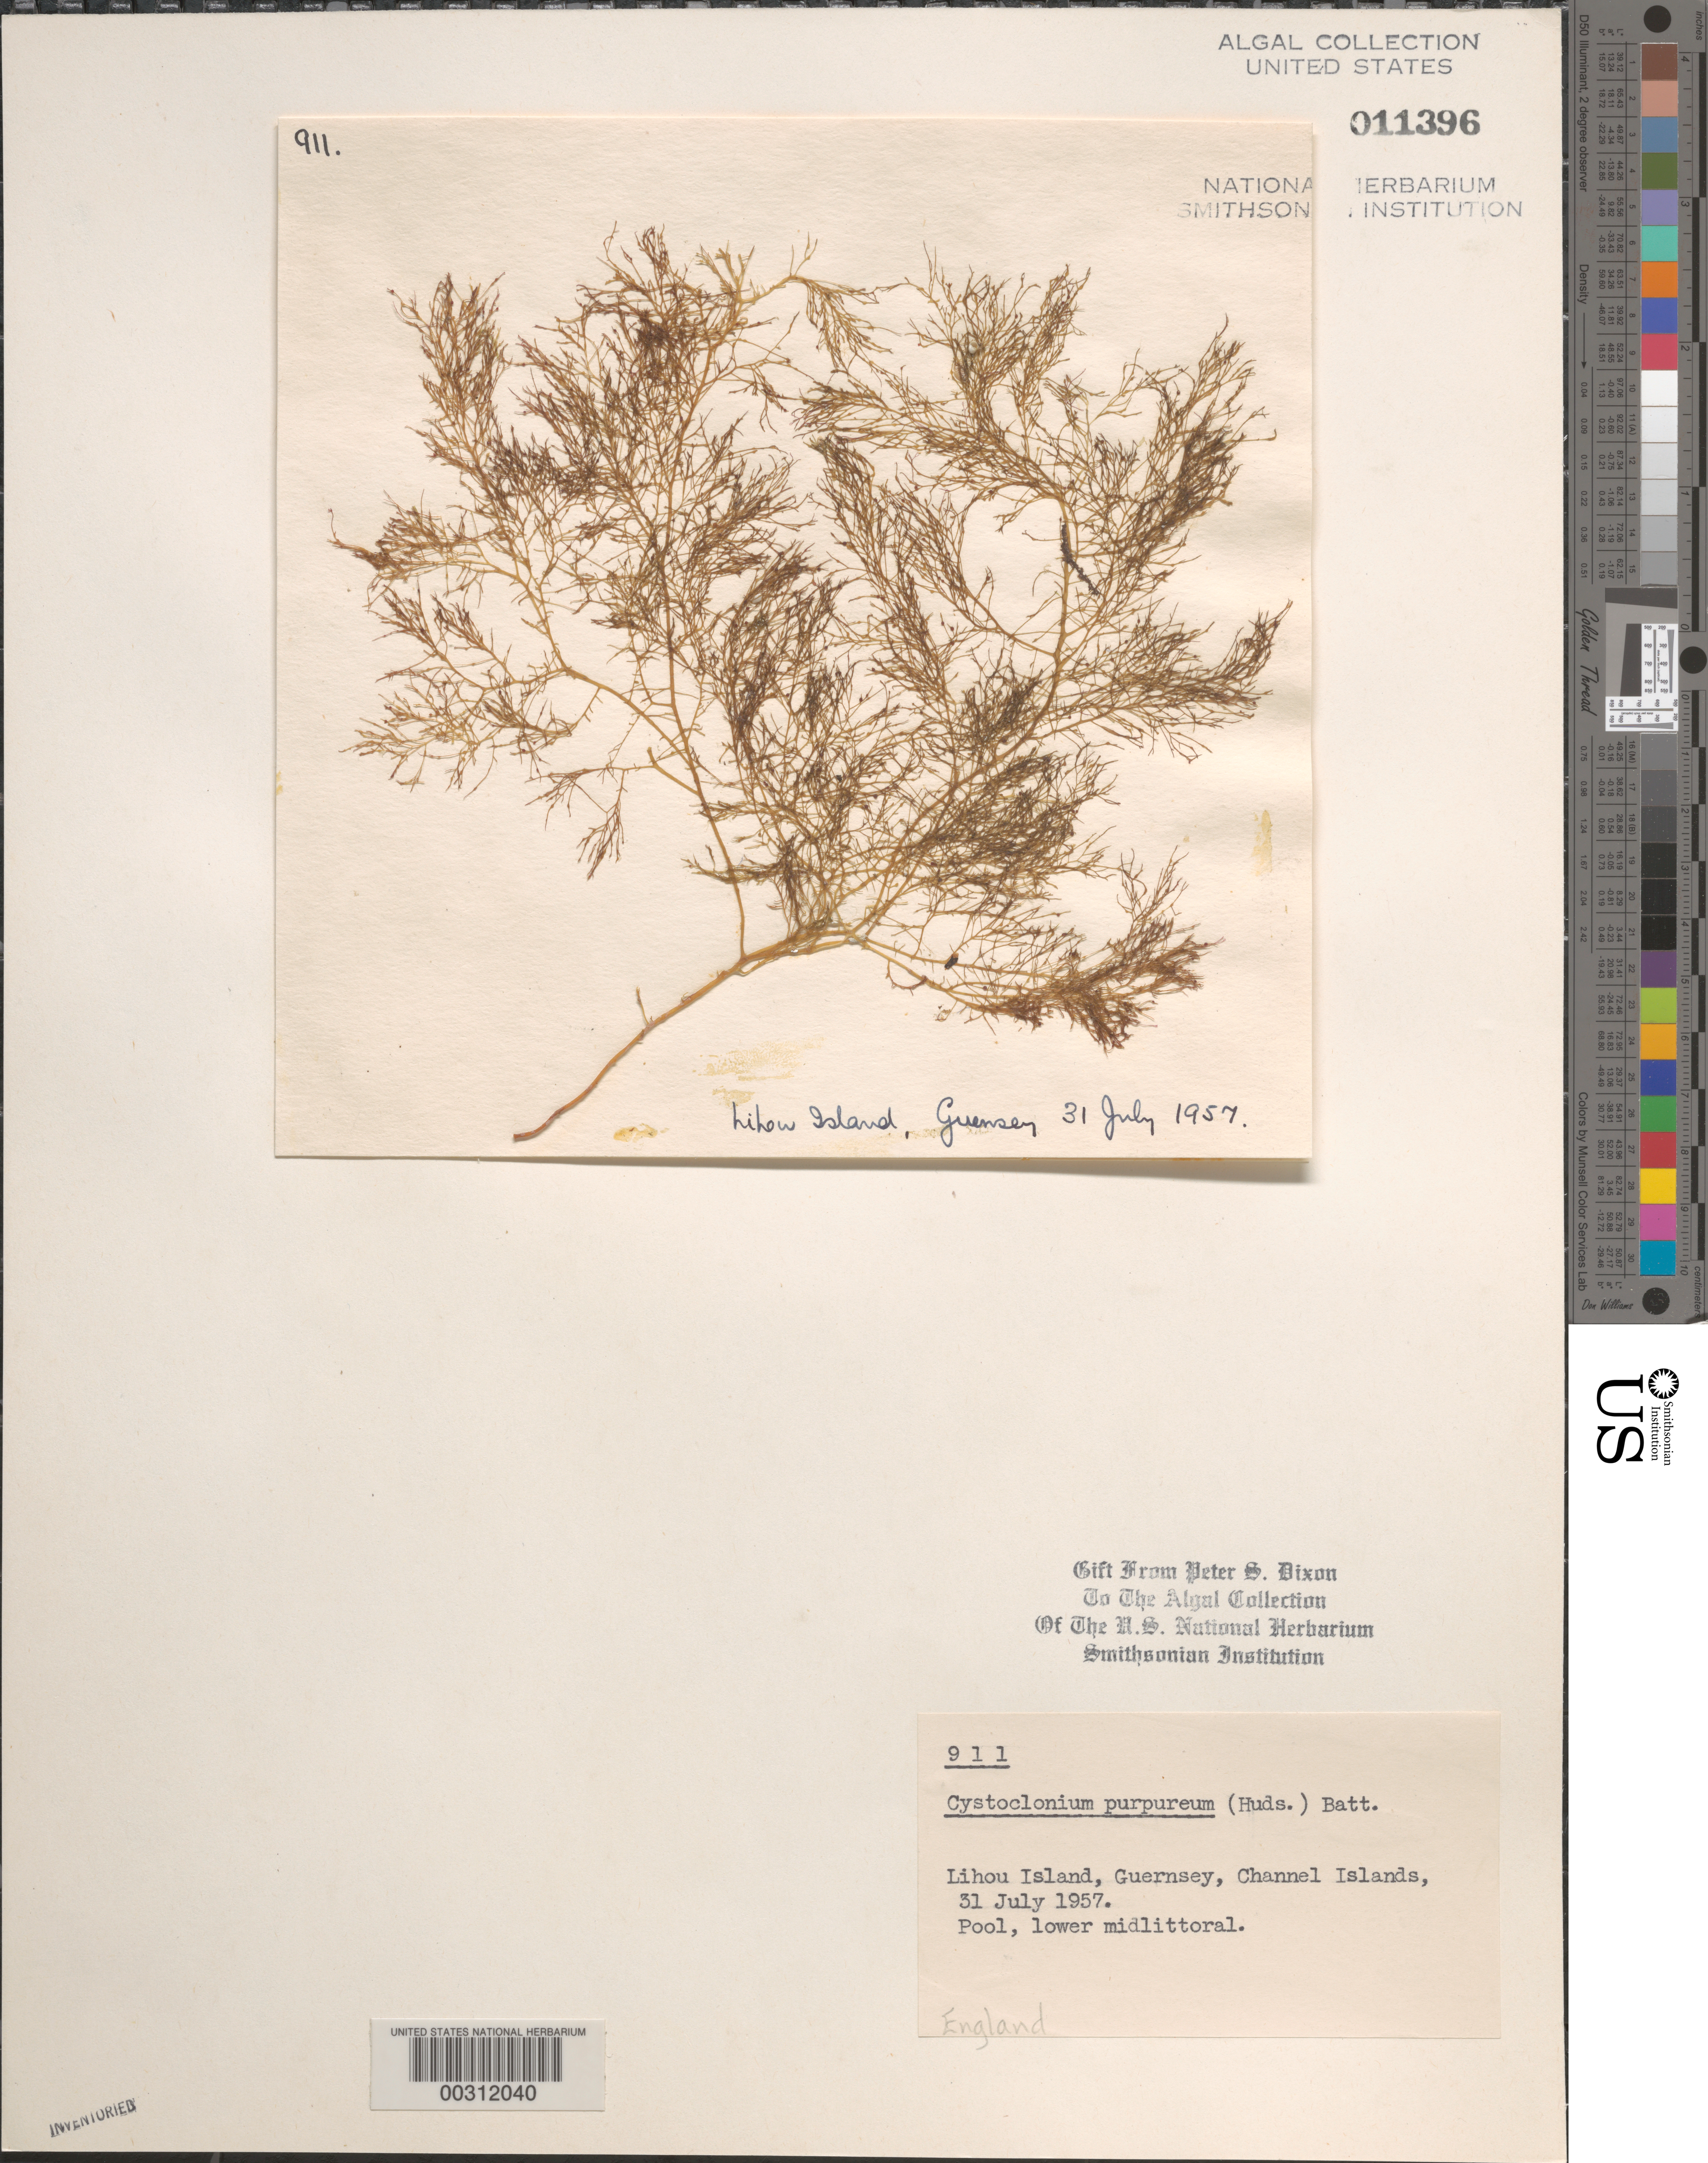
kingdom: Plantae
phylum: Rhodophyta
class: Florideophyceae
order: Gigartinales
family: Cystocloniaceae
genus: Cystoclonium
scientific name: Cystoclonium purpureum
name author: (Huds.) Batters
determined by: Dixon, P. S.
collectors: P. S. Dixon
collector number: PSD 911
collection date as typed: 31 Jul 1957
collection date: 1957-07-31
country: United Kingdom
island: Guernsey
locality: Channel Islands. Bailiwick of Guernsey. Lihou.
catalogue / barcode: US 11396